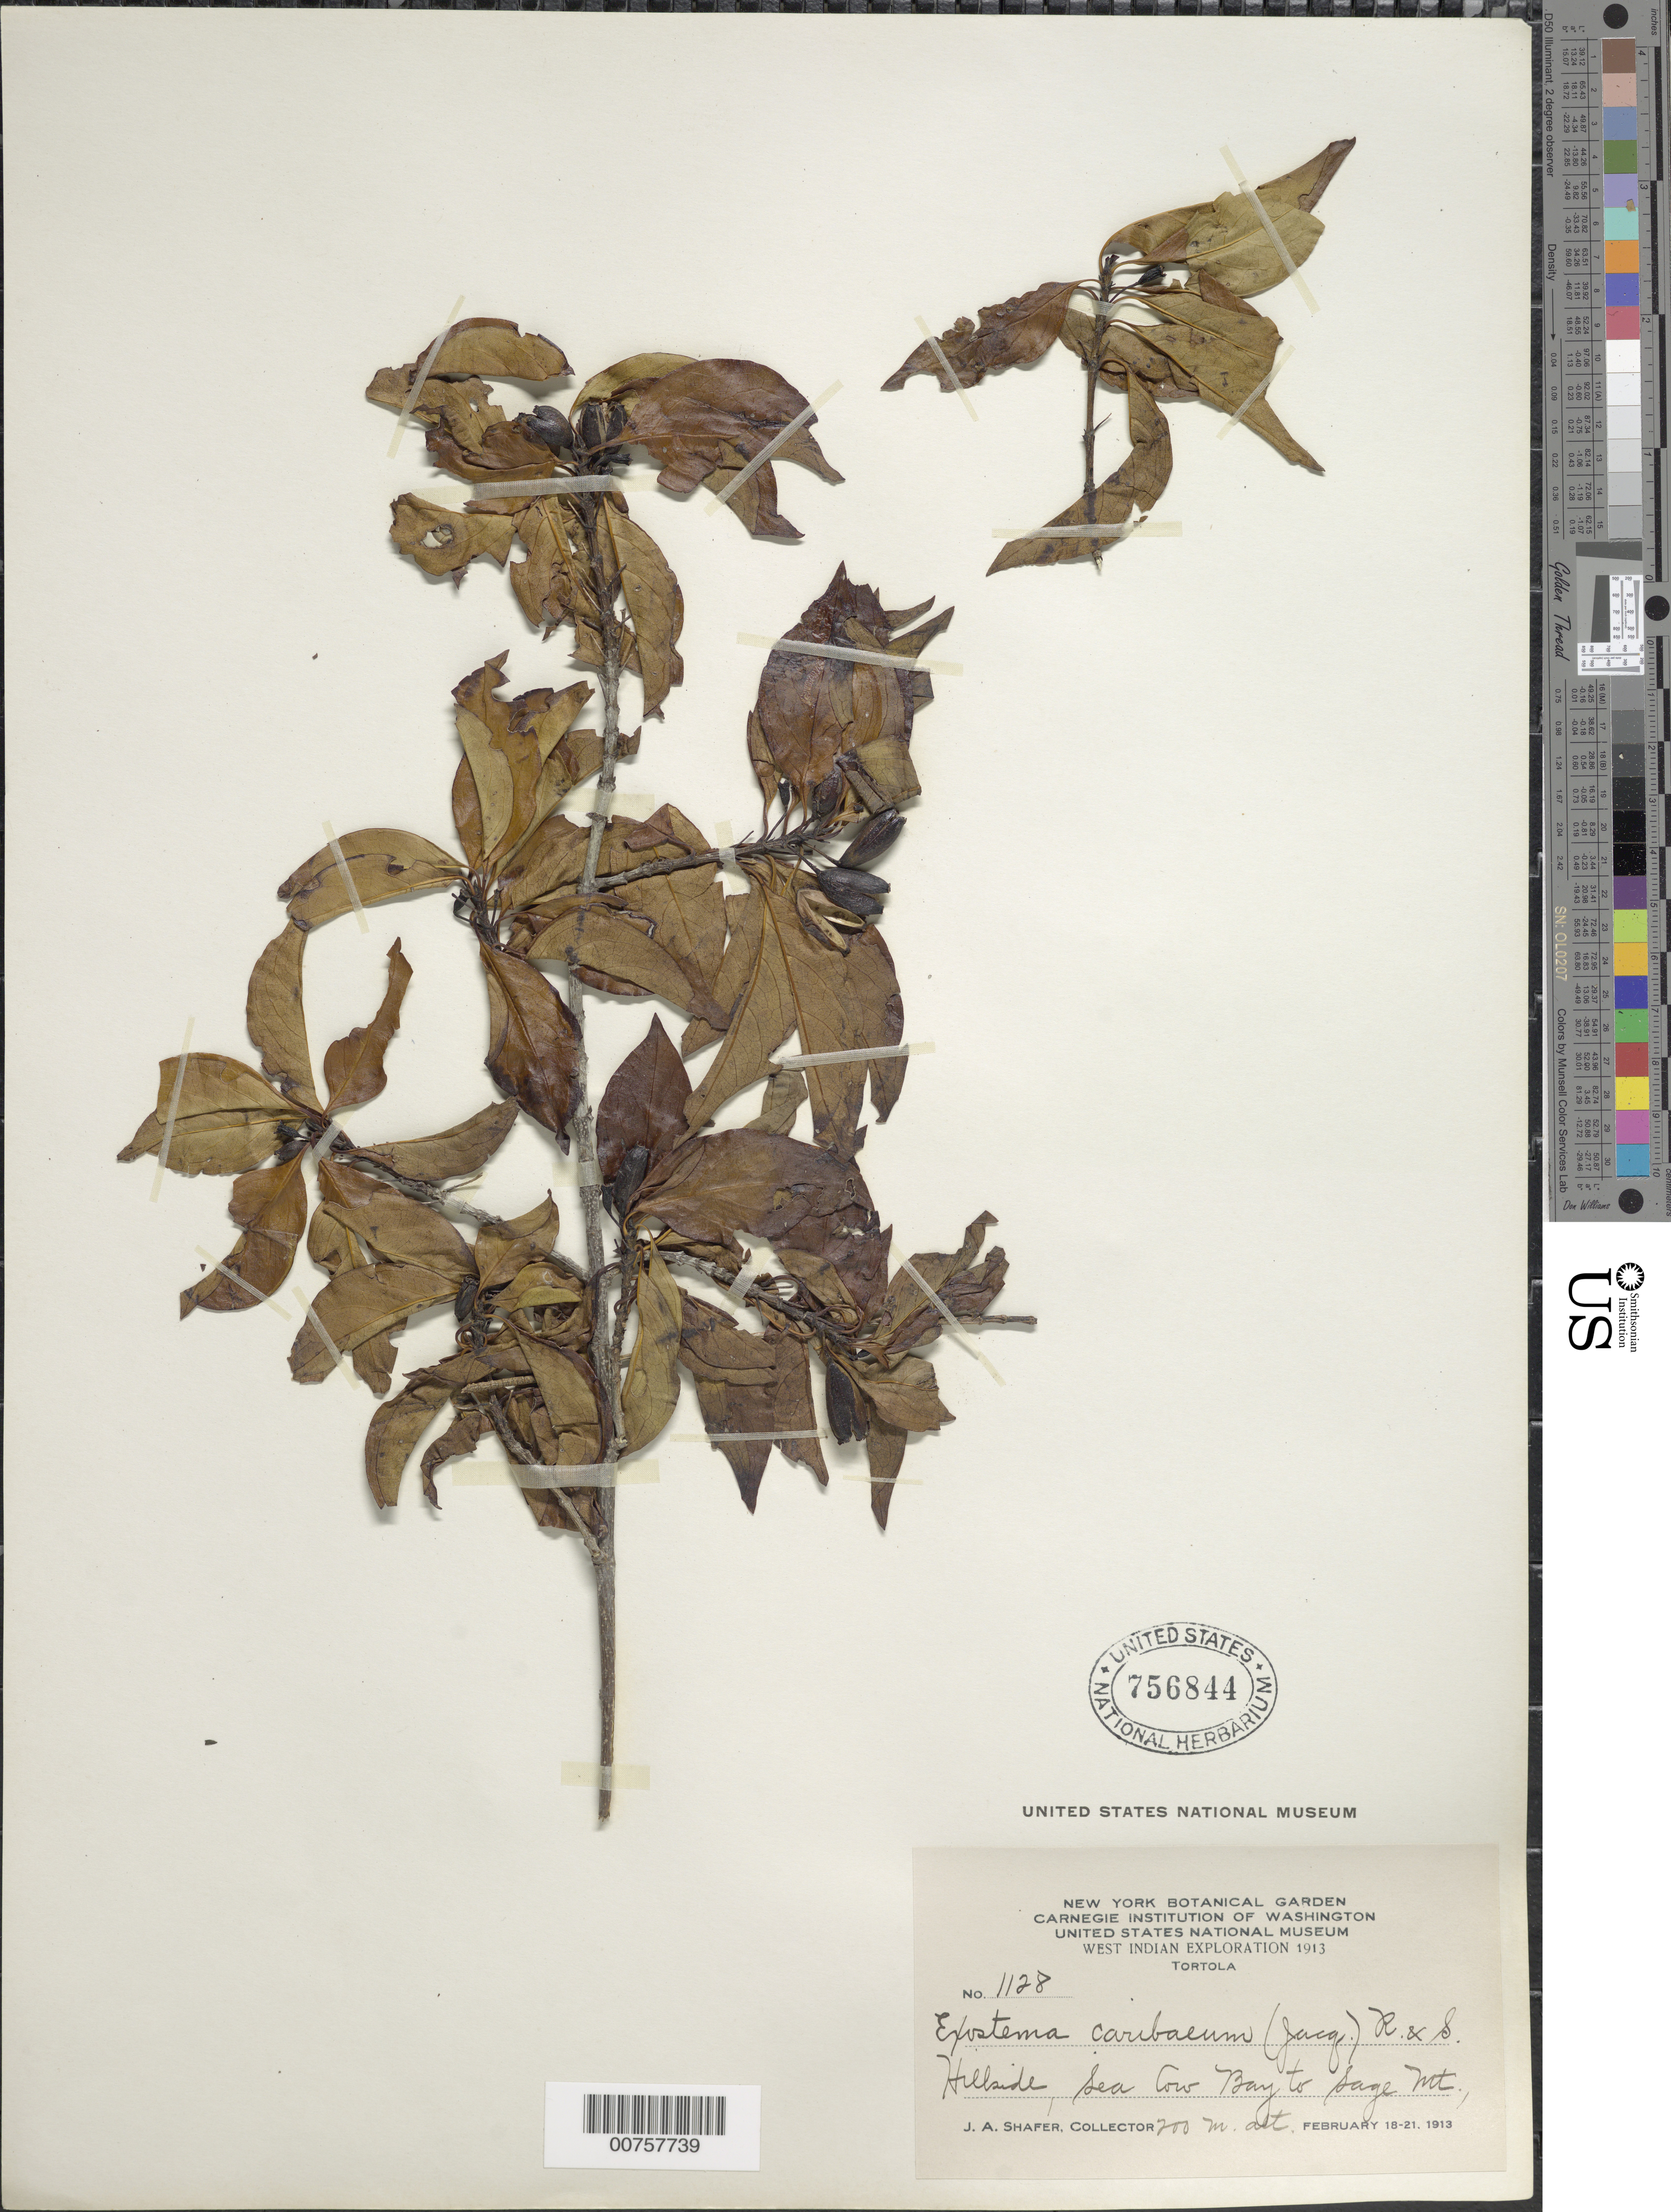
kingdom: Plantae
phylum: Tracheophyta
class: Magnoliopsida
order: Gentianales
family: Rubiaceae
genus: Exostema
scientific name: Exostema caribaeum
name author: (Jacq.) Roem. & Schult.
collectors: J. A. Shafer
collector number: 1128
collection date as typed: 18 Feb 1913 to 21 Feb 1913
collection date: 1913-02-18/1913-02-21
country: British Virgin Islands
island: Tortola Island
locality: Sea Cow Bay to Sage Mt.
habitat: Hillside.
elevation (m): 200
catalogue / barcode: US 756844